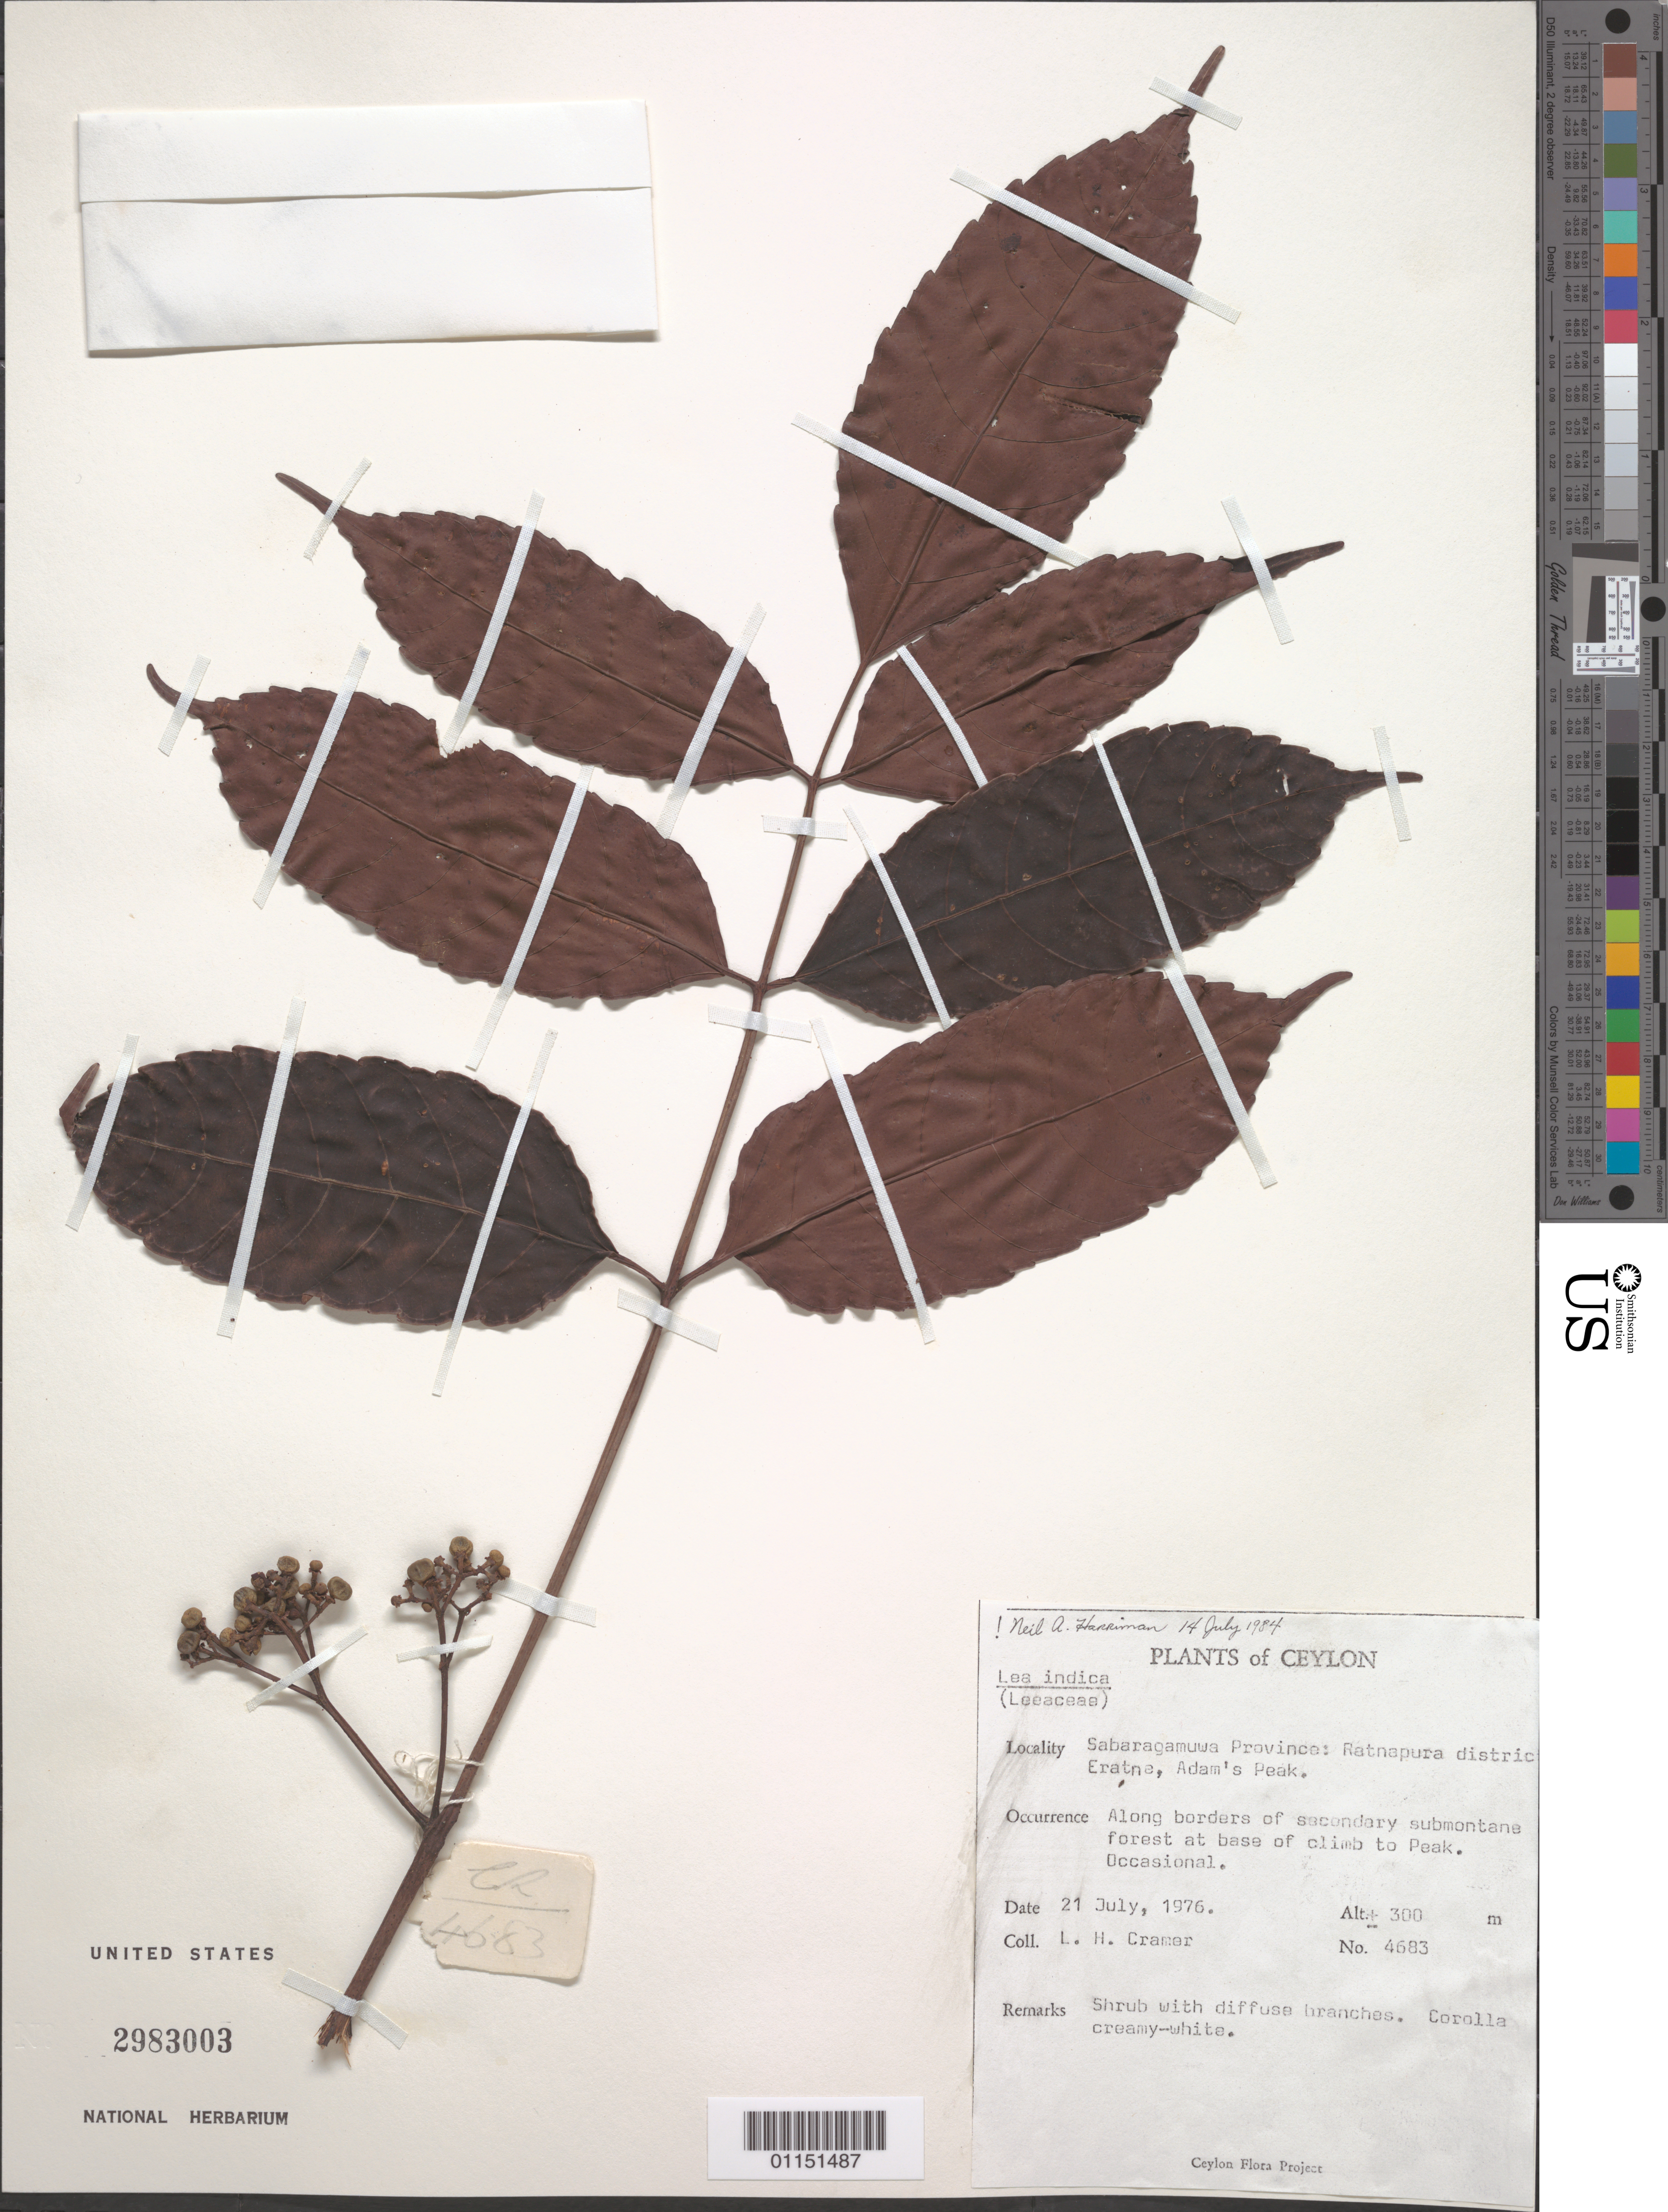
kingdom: Plantae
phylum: Tracheophyta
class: Magnoliopsida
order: Vitales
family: Vitaceae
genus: Leea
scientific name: Leea indica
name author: (Burm. f.) Merr.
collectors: L. H. Cramer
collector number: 4683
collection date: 1976-07-21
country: Sri Lanka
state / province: Sabaragamuwa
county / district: Ratnapura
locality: Eratne, Adam's Peak.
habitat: Along borders of secondary submontane forest at base of climb to Peak. Occasional.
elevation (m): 300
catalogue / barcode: US 2983003